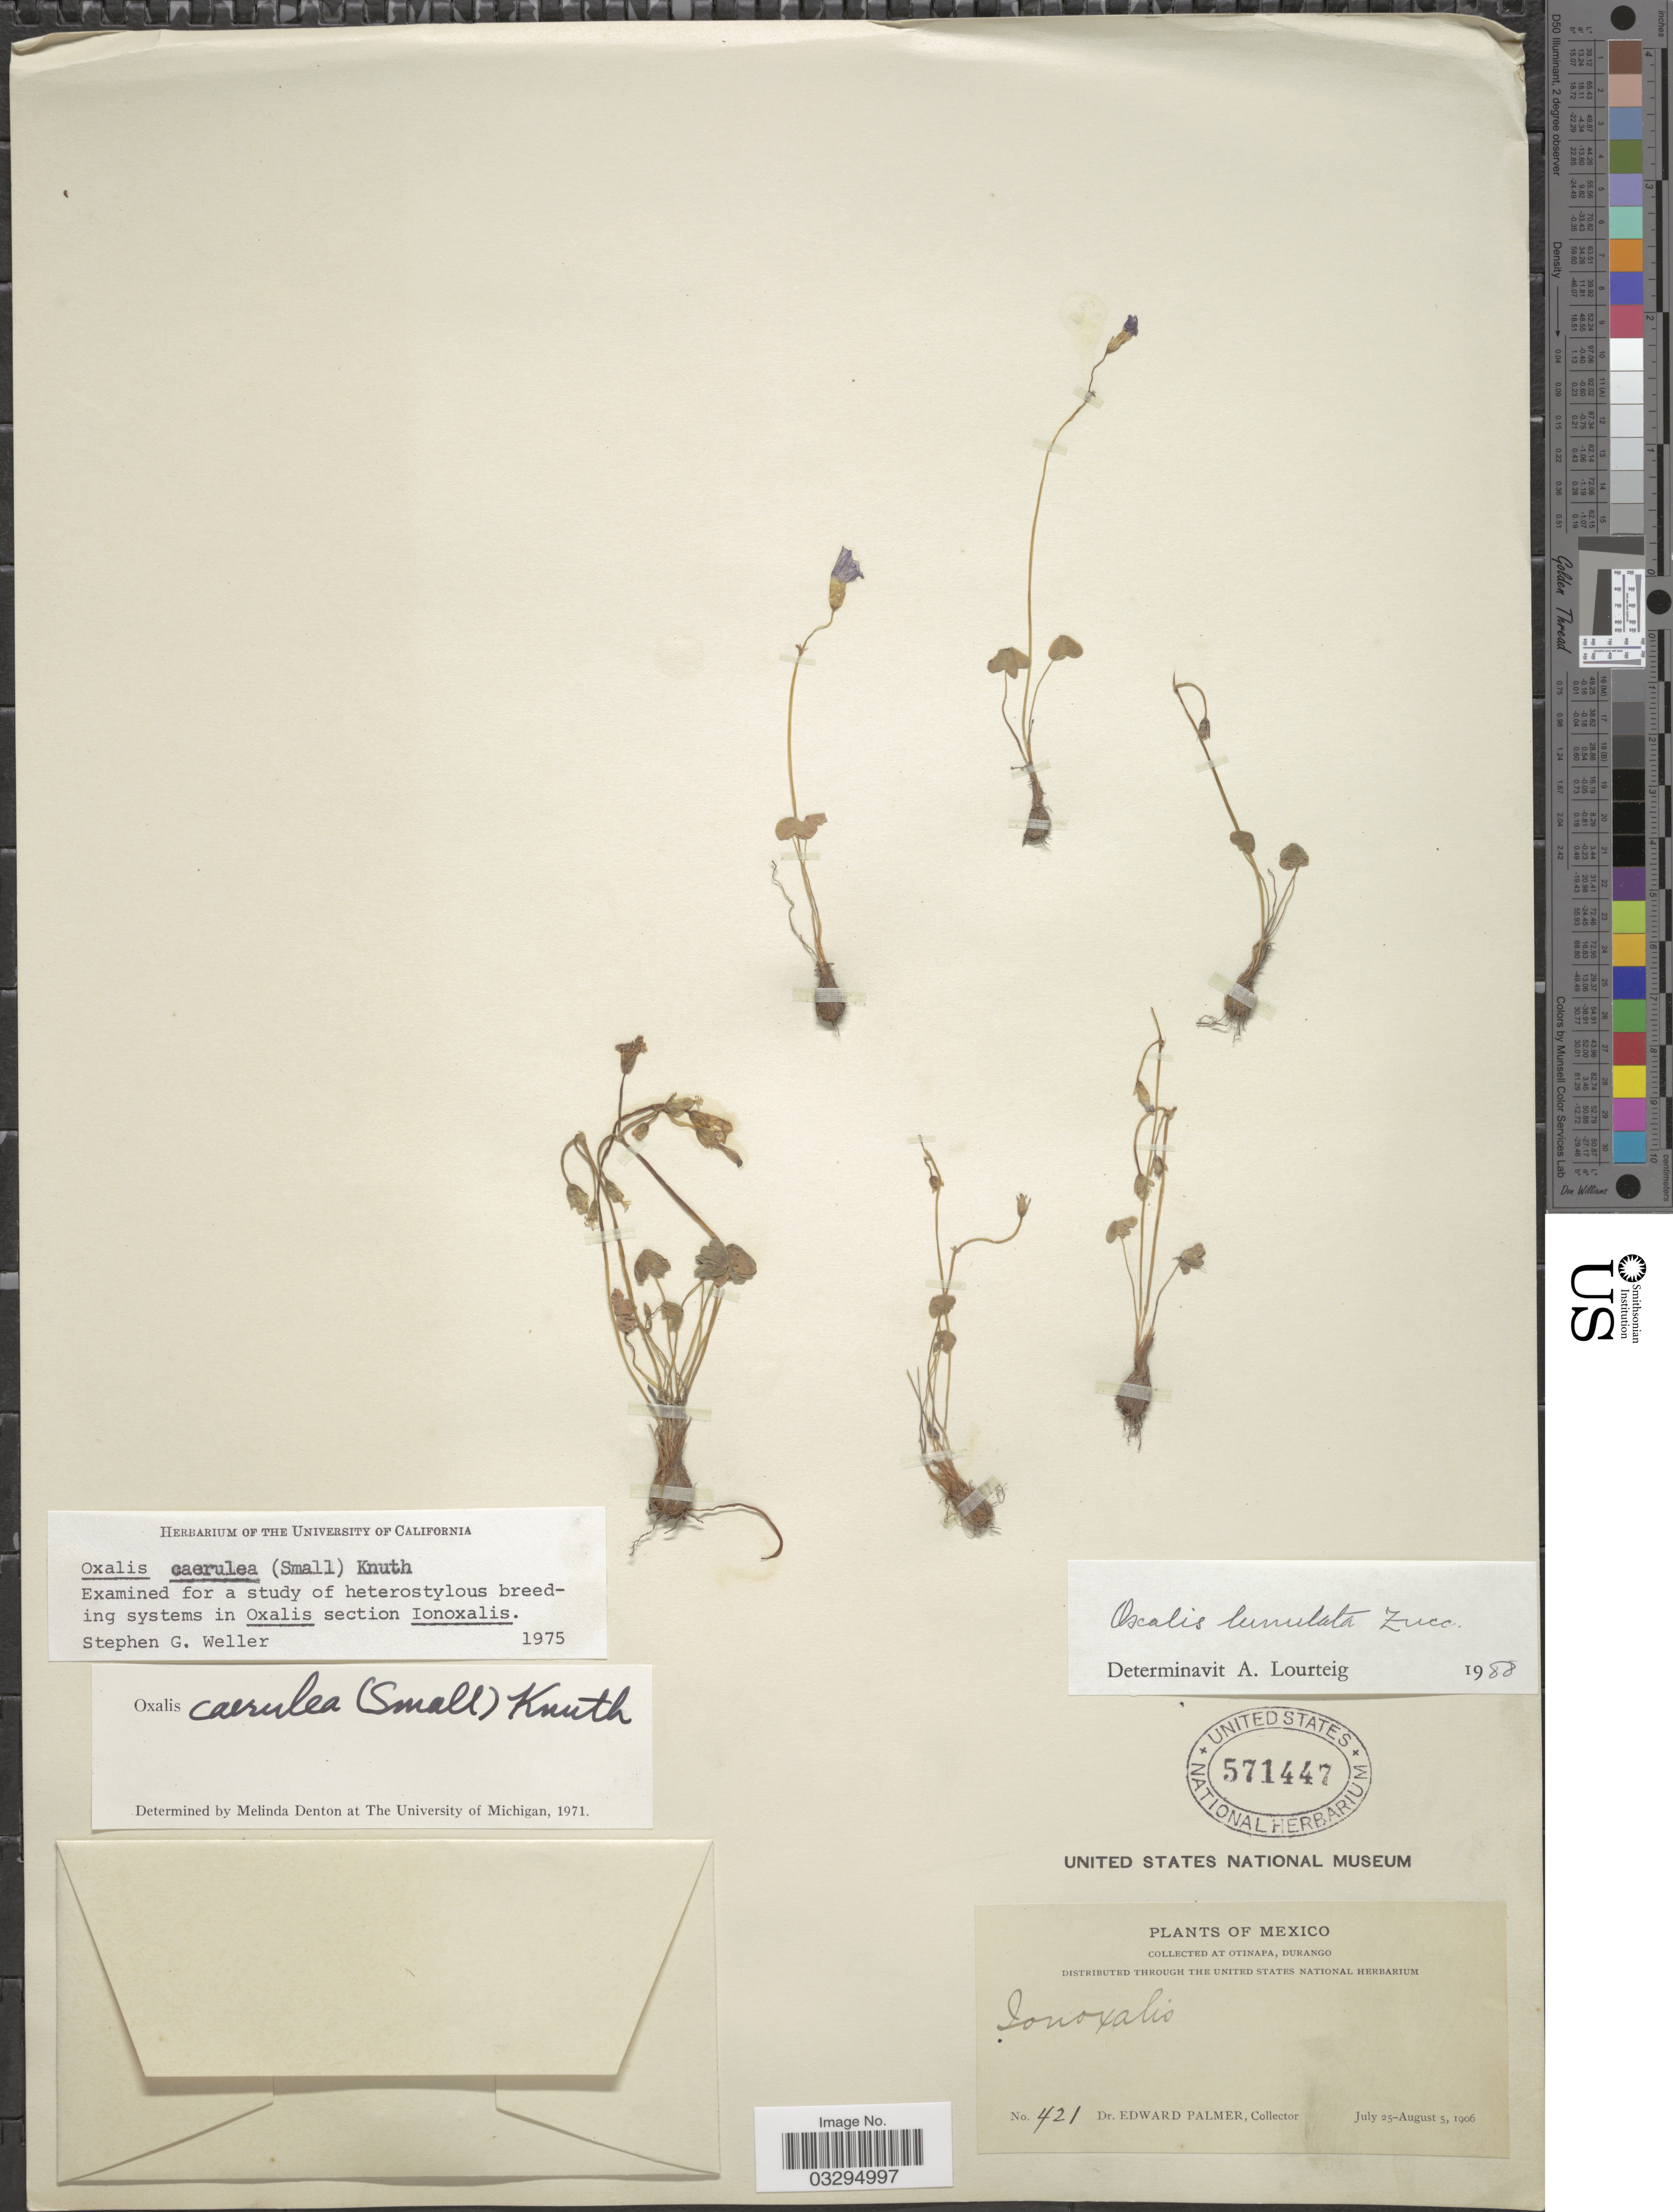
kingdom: Plantae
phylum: Tracheophyta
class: Magnoliopsida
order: Oxalidales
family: Oxalidaceae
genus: Oxalis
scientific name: Oxalis lunulata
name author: Zucc.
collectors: E. Palmer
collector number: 421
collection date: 1906-07-25/1906-08-05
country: Mexico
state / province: Durango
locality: Collected at Otinapa.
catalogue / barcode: US 571447